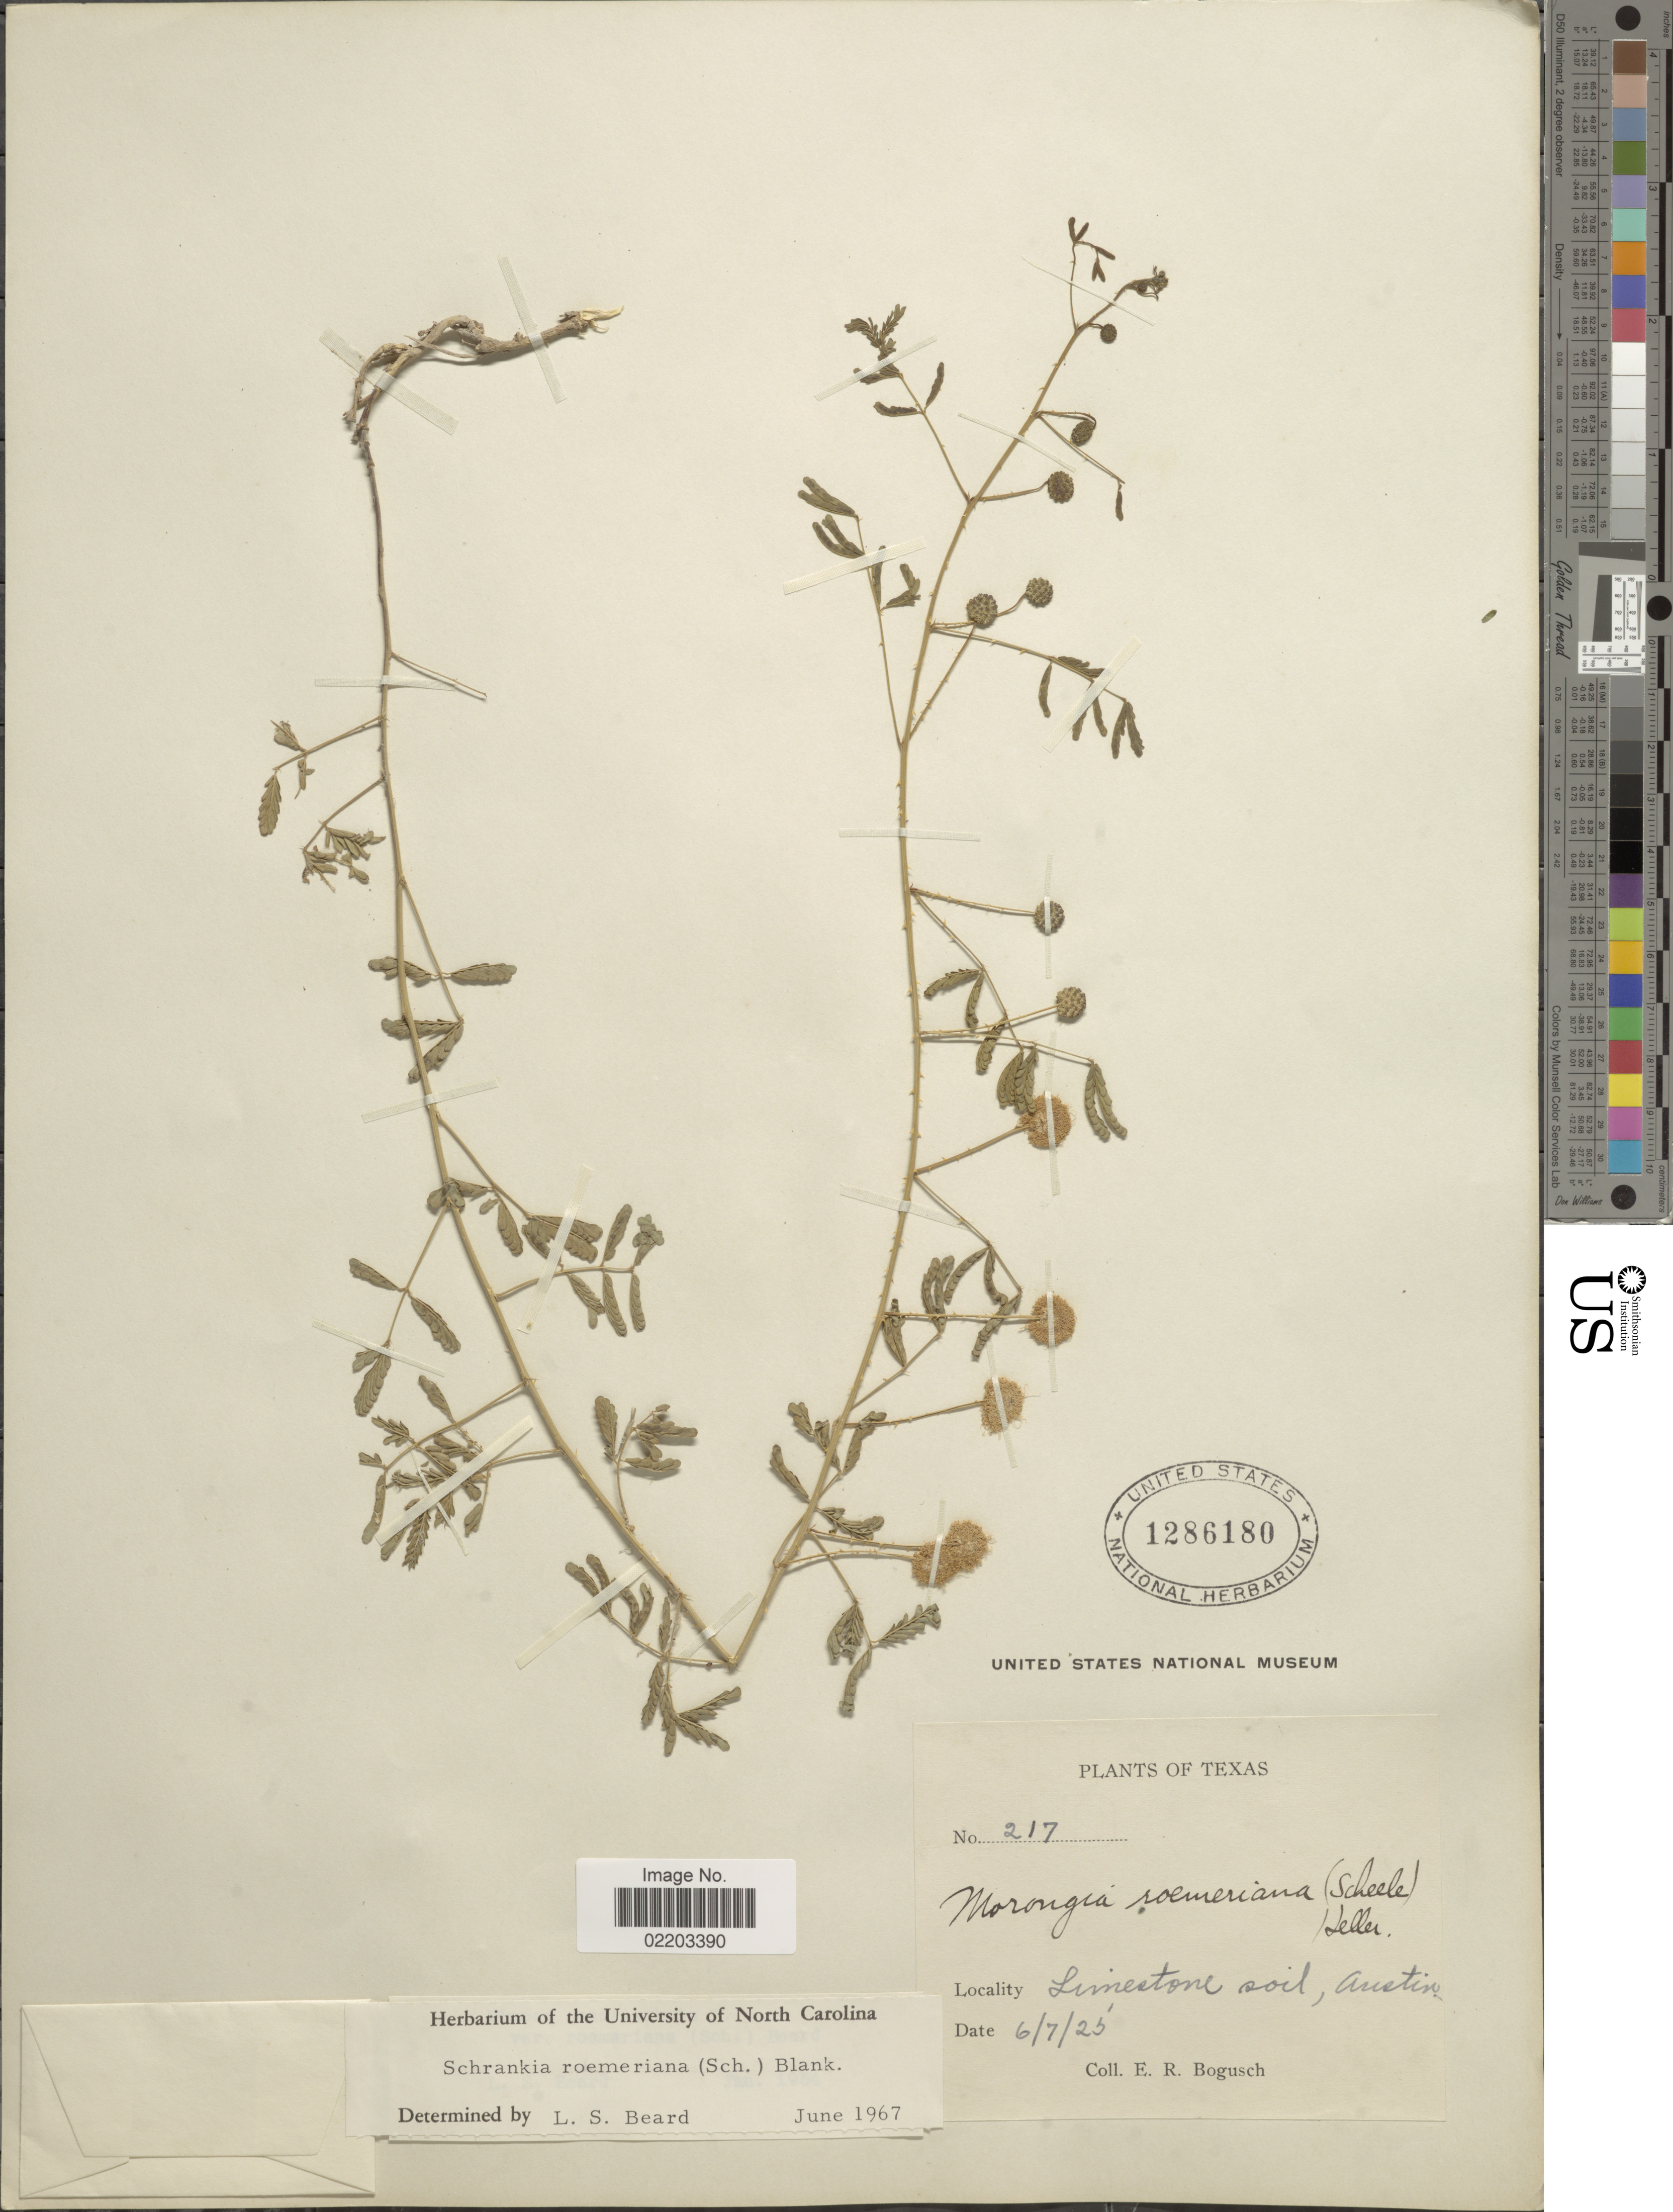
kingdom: Plantae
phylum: Tracheophyta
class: Magnoliopsida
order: Fabales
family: Fabaceae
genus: Mimosa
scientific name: Mimosa roemeriana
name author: Scheele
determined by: U.S. National Herbarium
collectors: E. Bogusch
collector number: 217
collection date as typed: Transcribed d/m/y: 7/6/25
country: United States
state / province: Texas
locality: Limestone soil, Austin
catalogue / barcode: US 1286180